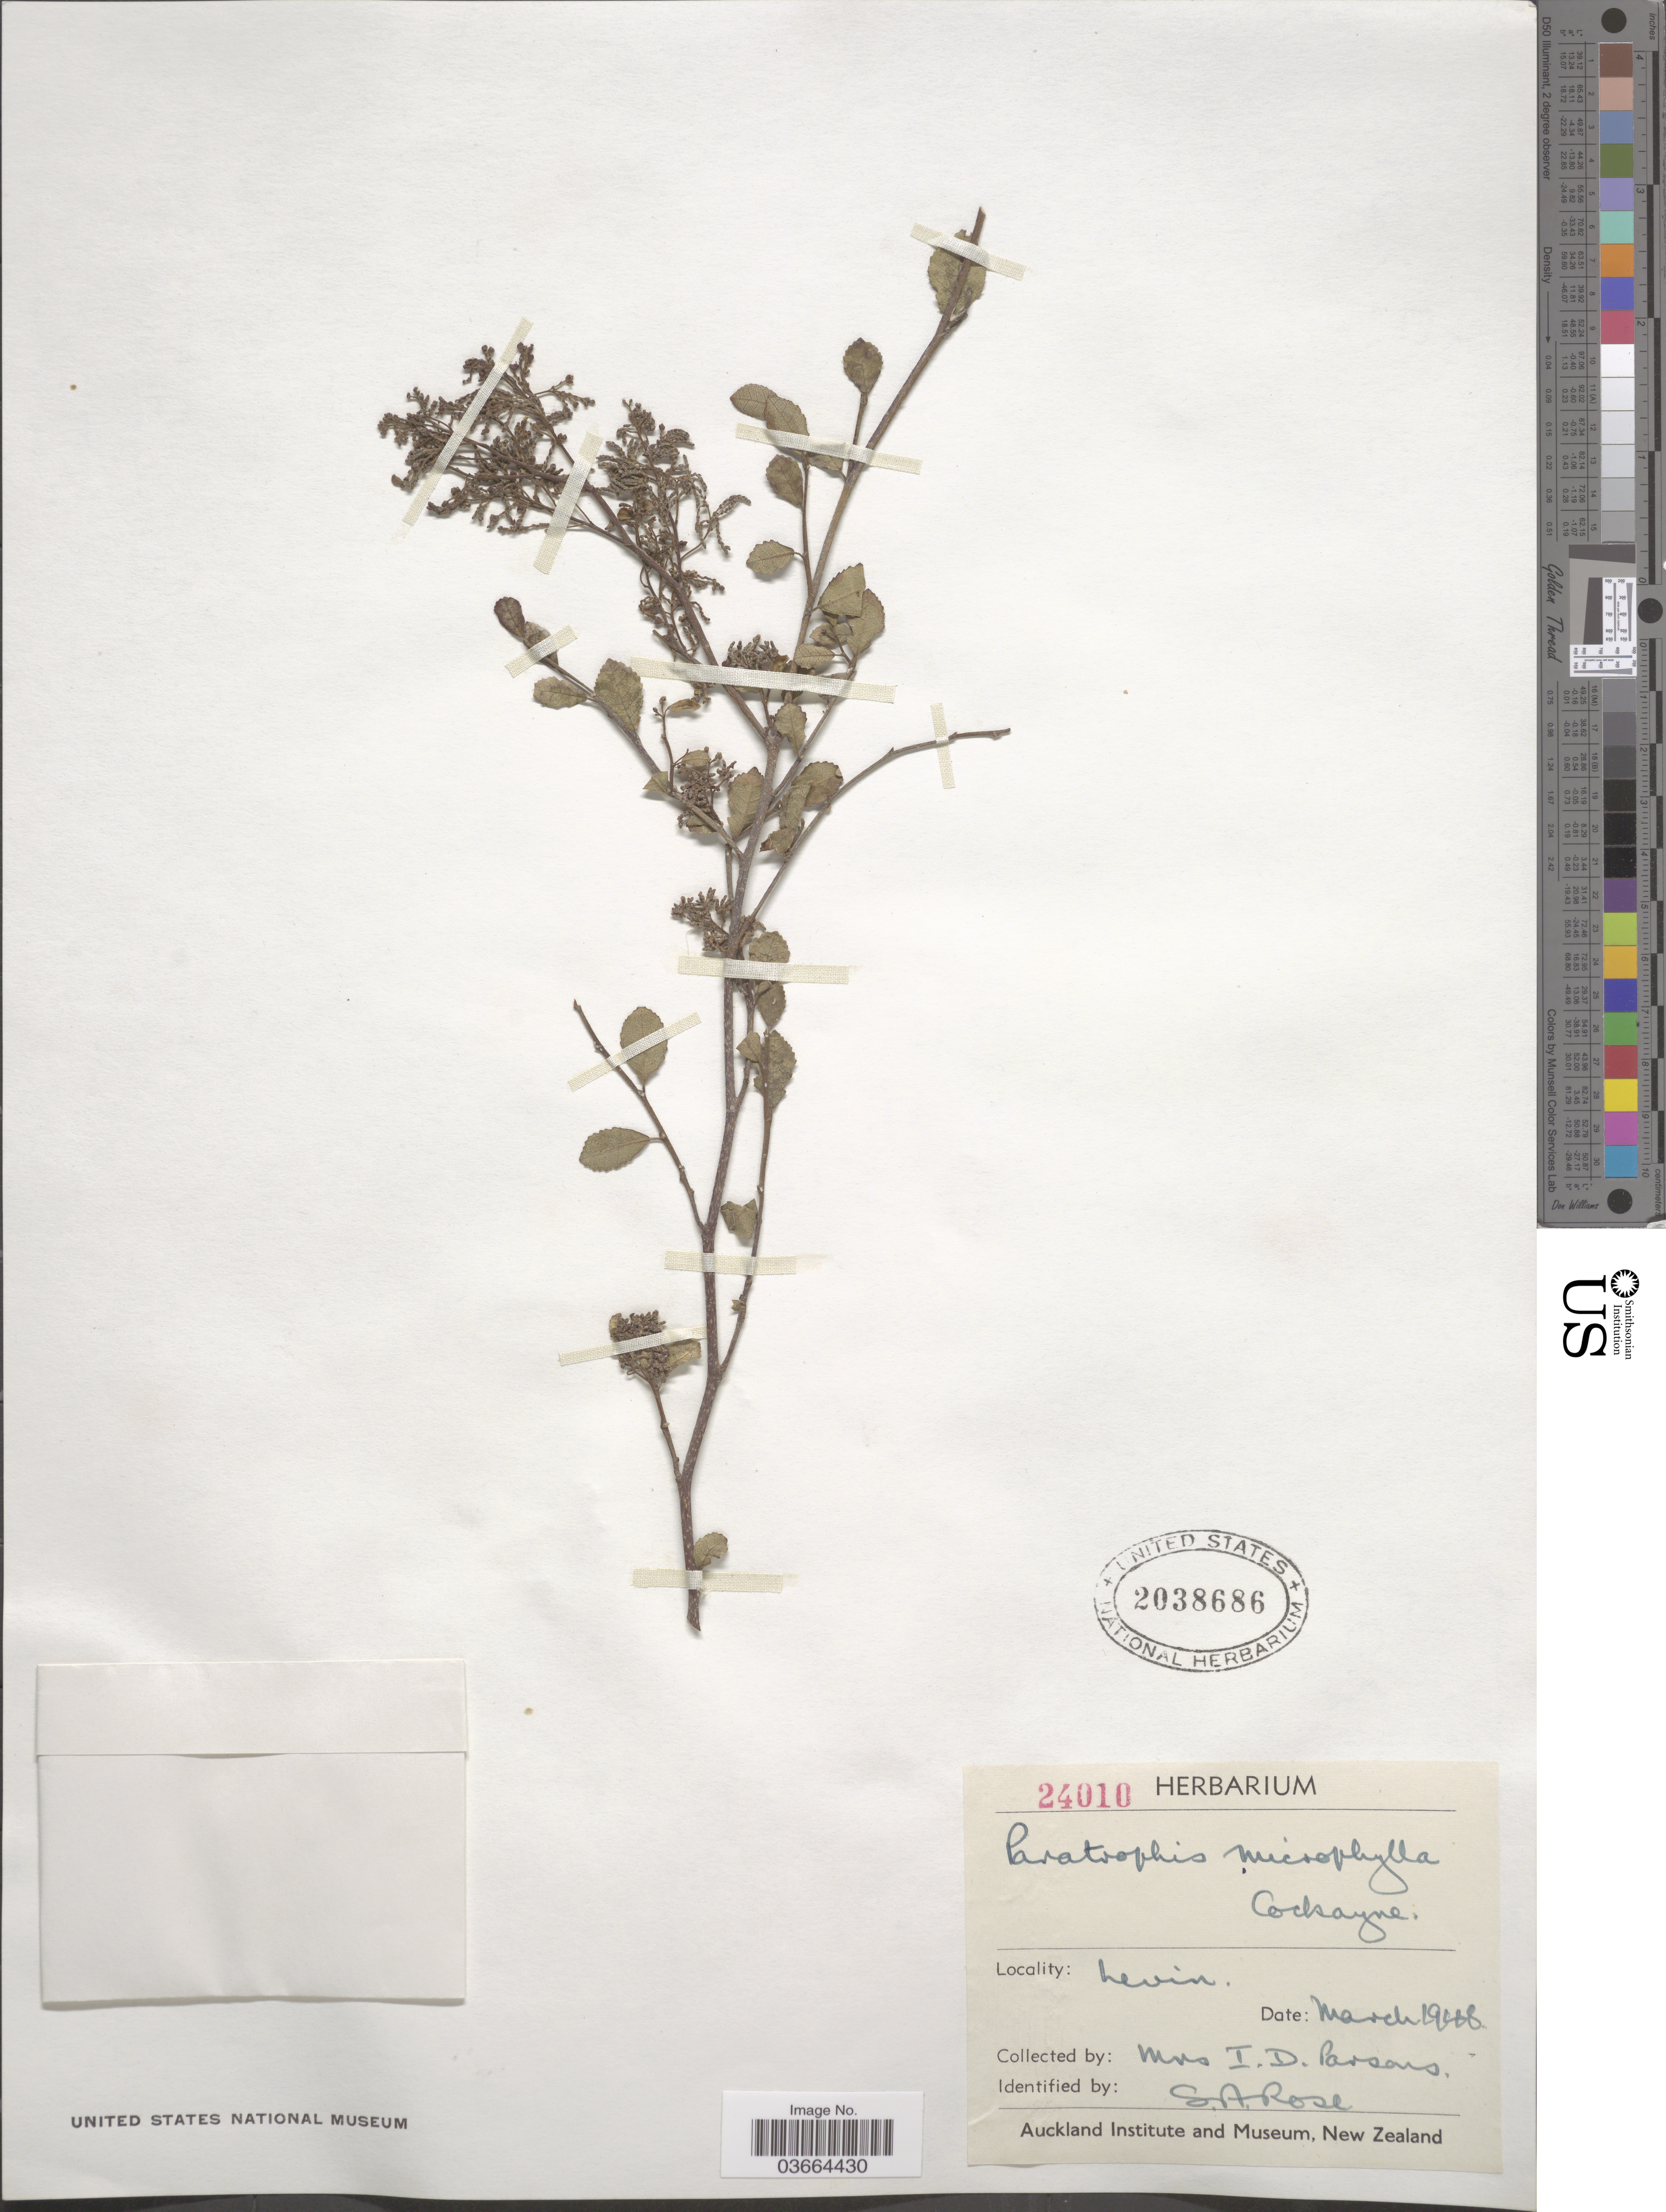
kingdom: Plantae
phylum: Tracheophyta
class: Magnoliopsida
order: Rosales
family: Moraceae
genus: Paratrophis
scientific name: Paratrophis microphylla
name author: (Raoul) Cockayne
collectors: I. Parsons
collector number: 24010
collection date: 1948-03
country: New Zealand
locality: Levin.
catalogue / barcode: US 2038686